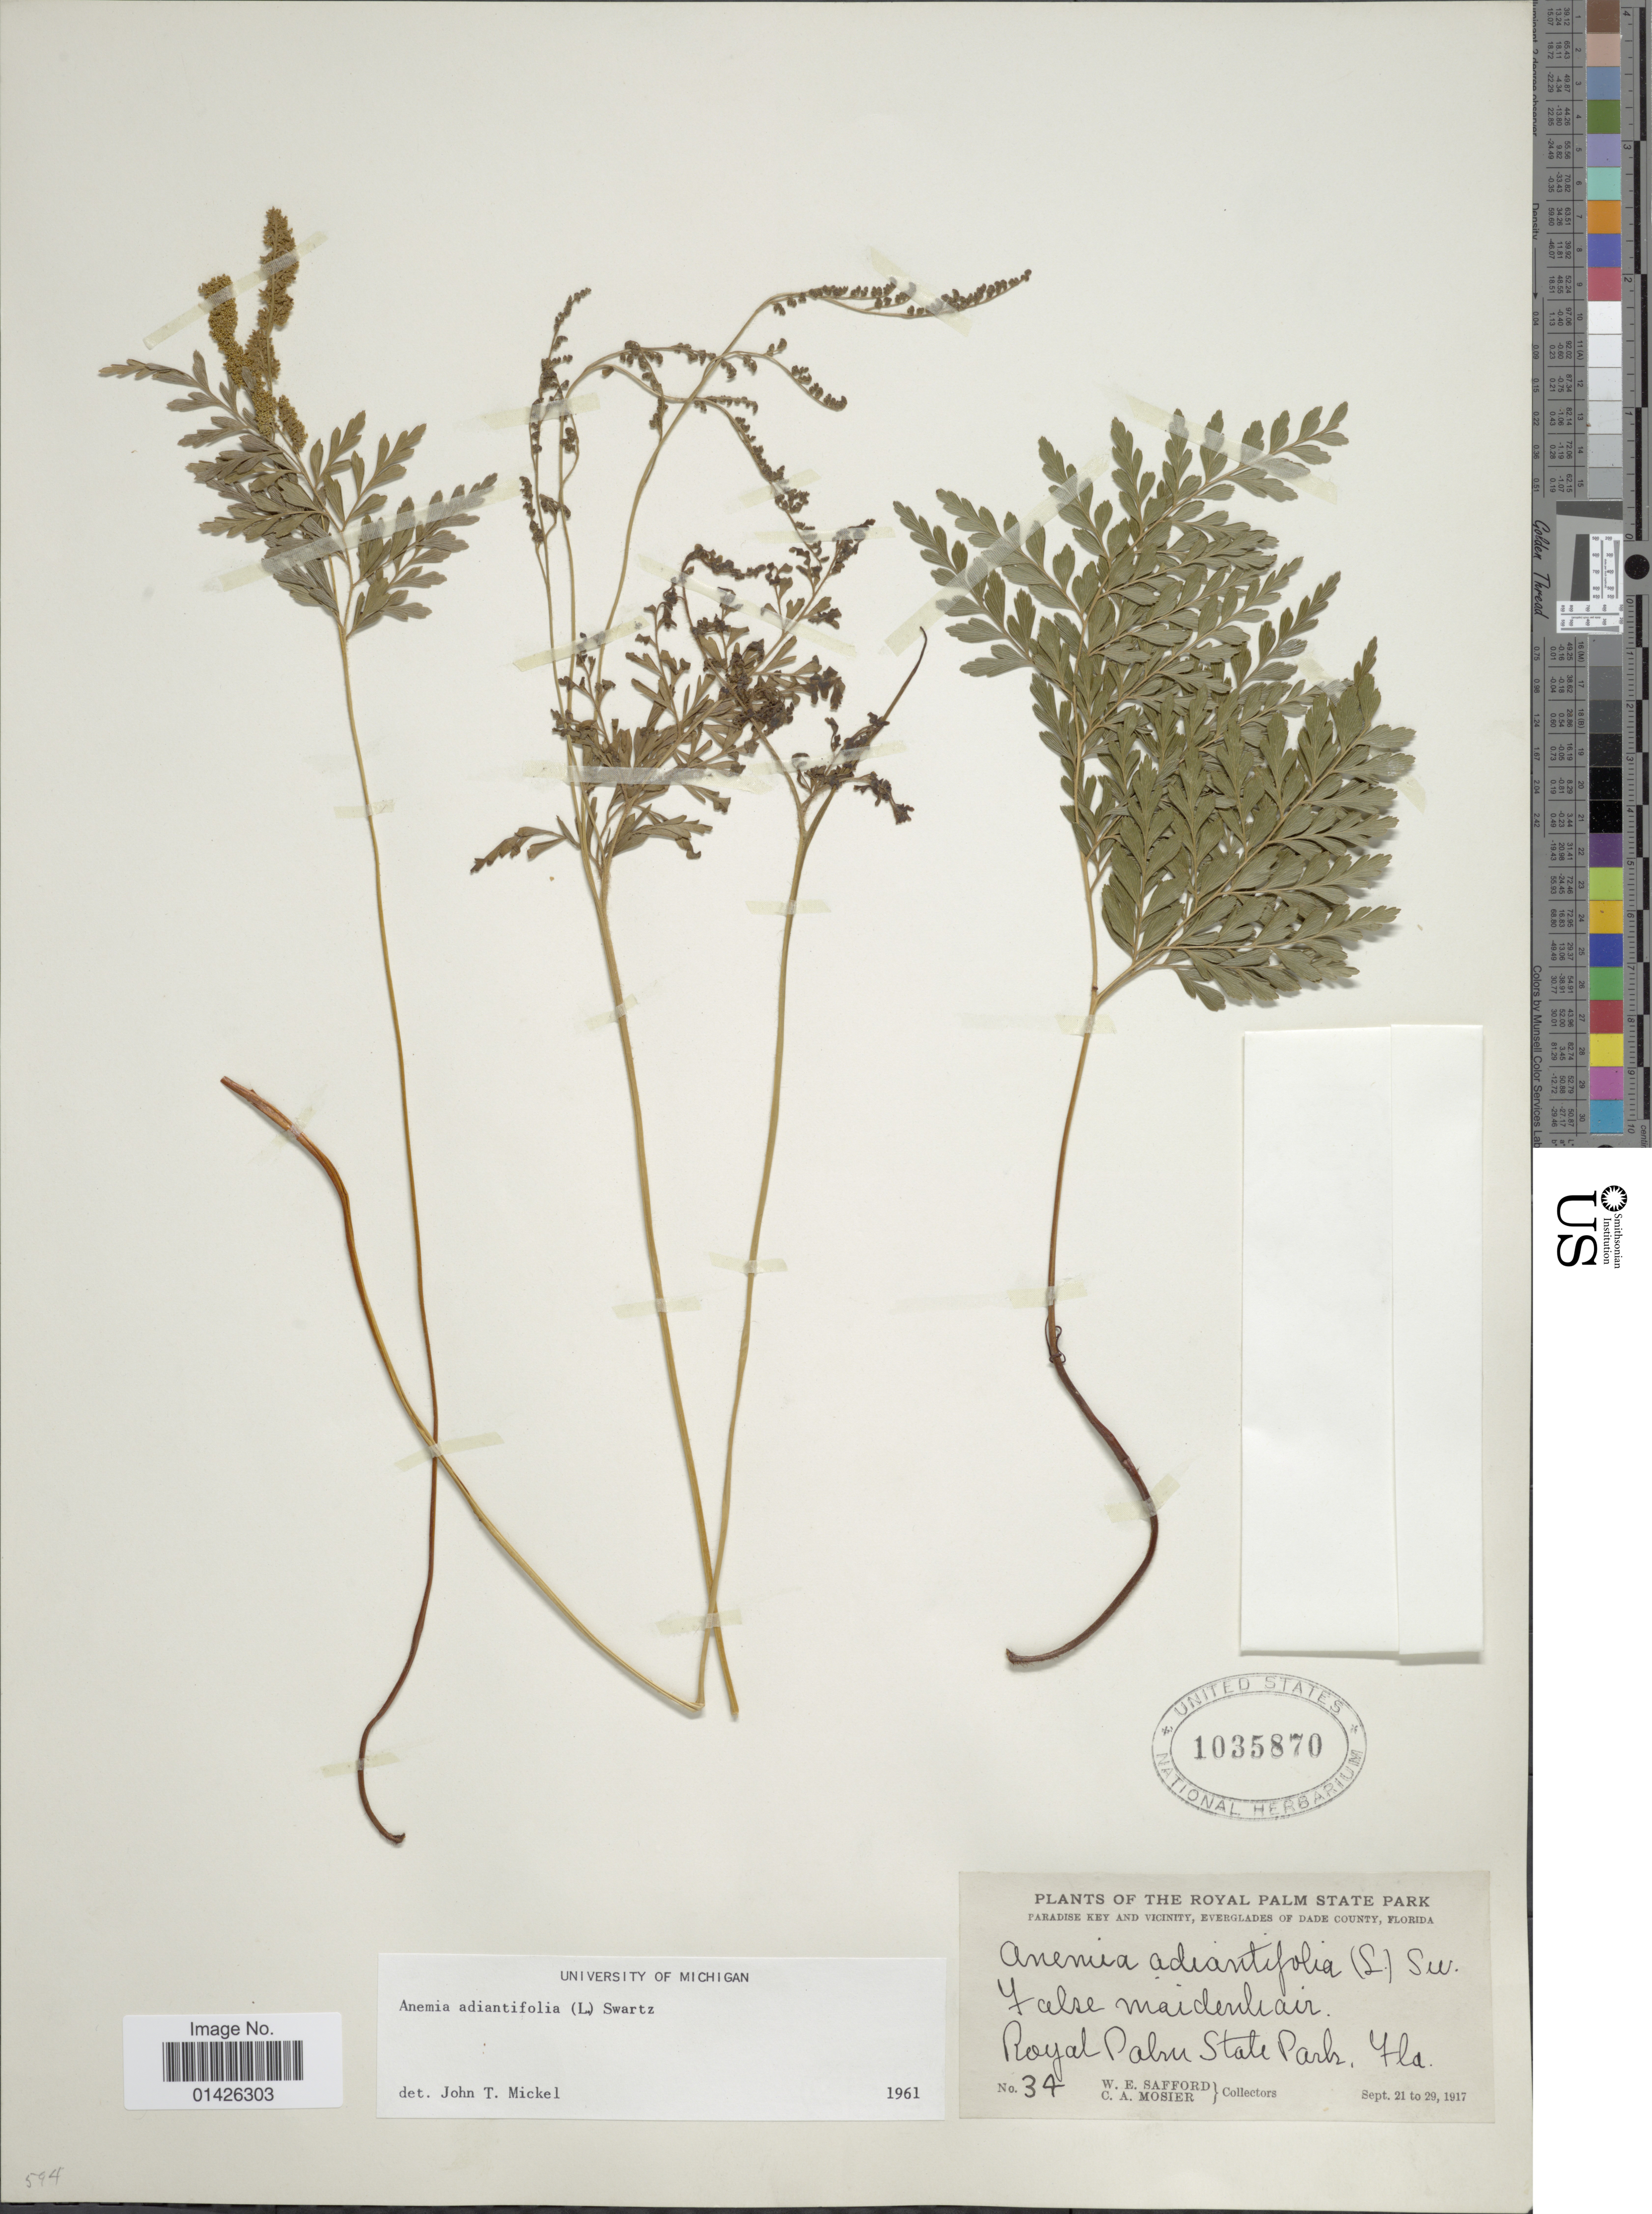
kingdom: Plantae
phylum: Tracheophyta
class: Polypodiopsida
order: Schizaeales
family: Anemiaceae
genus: Anemia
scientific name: Anemia adiantifolia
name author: (L.) Sw.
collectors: W. E. Safford & C. A. Mosier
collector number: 34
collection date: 1917-09-21/1917-09-29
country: United States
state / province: Florida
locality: The Royal Palm State Park, Paradise key and Vicinity, Everglades of Dade County, Royal Palm State Park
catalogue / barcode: US 1035870